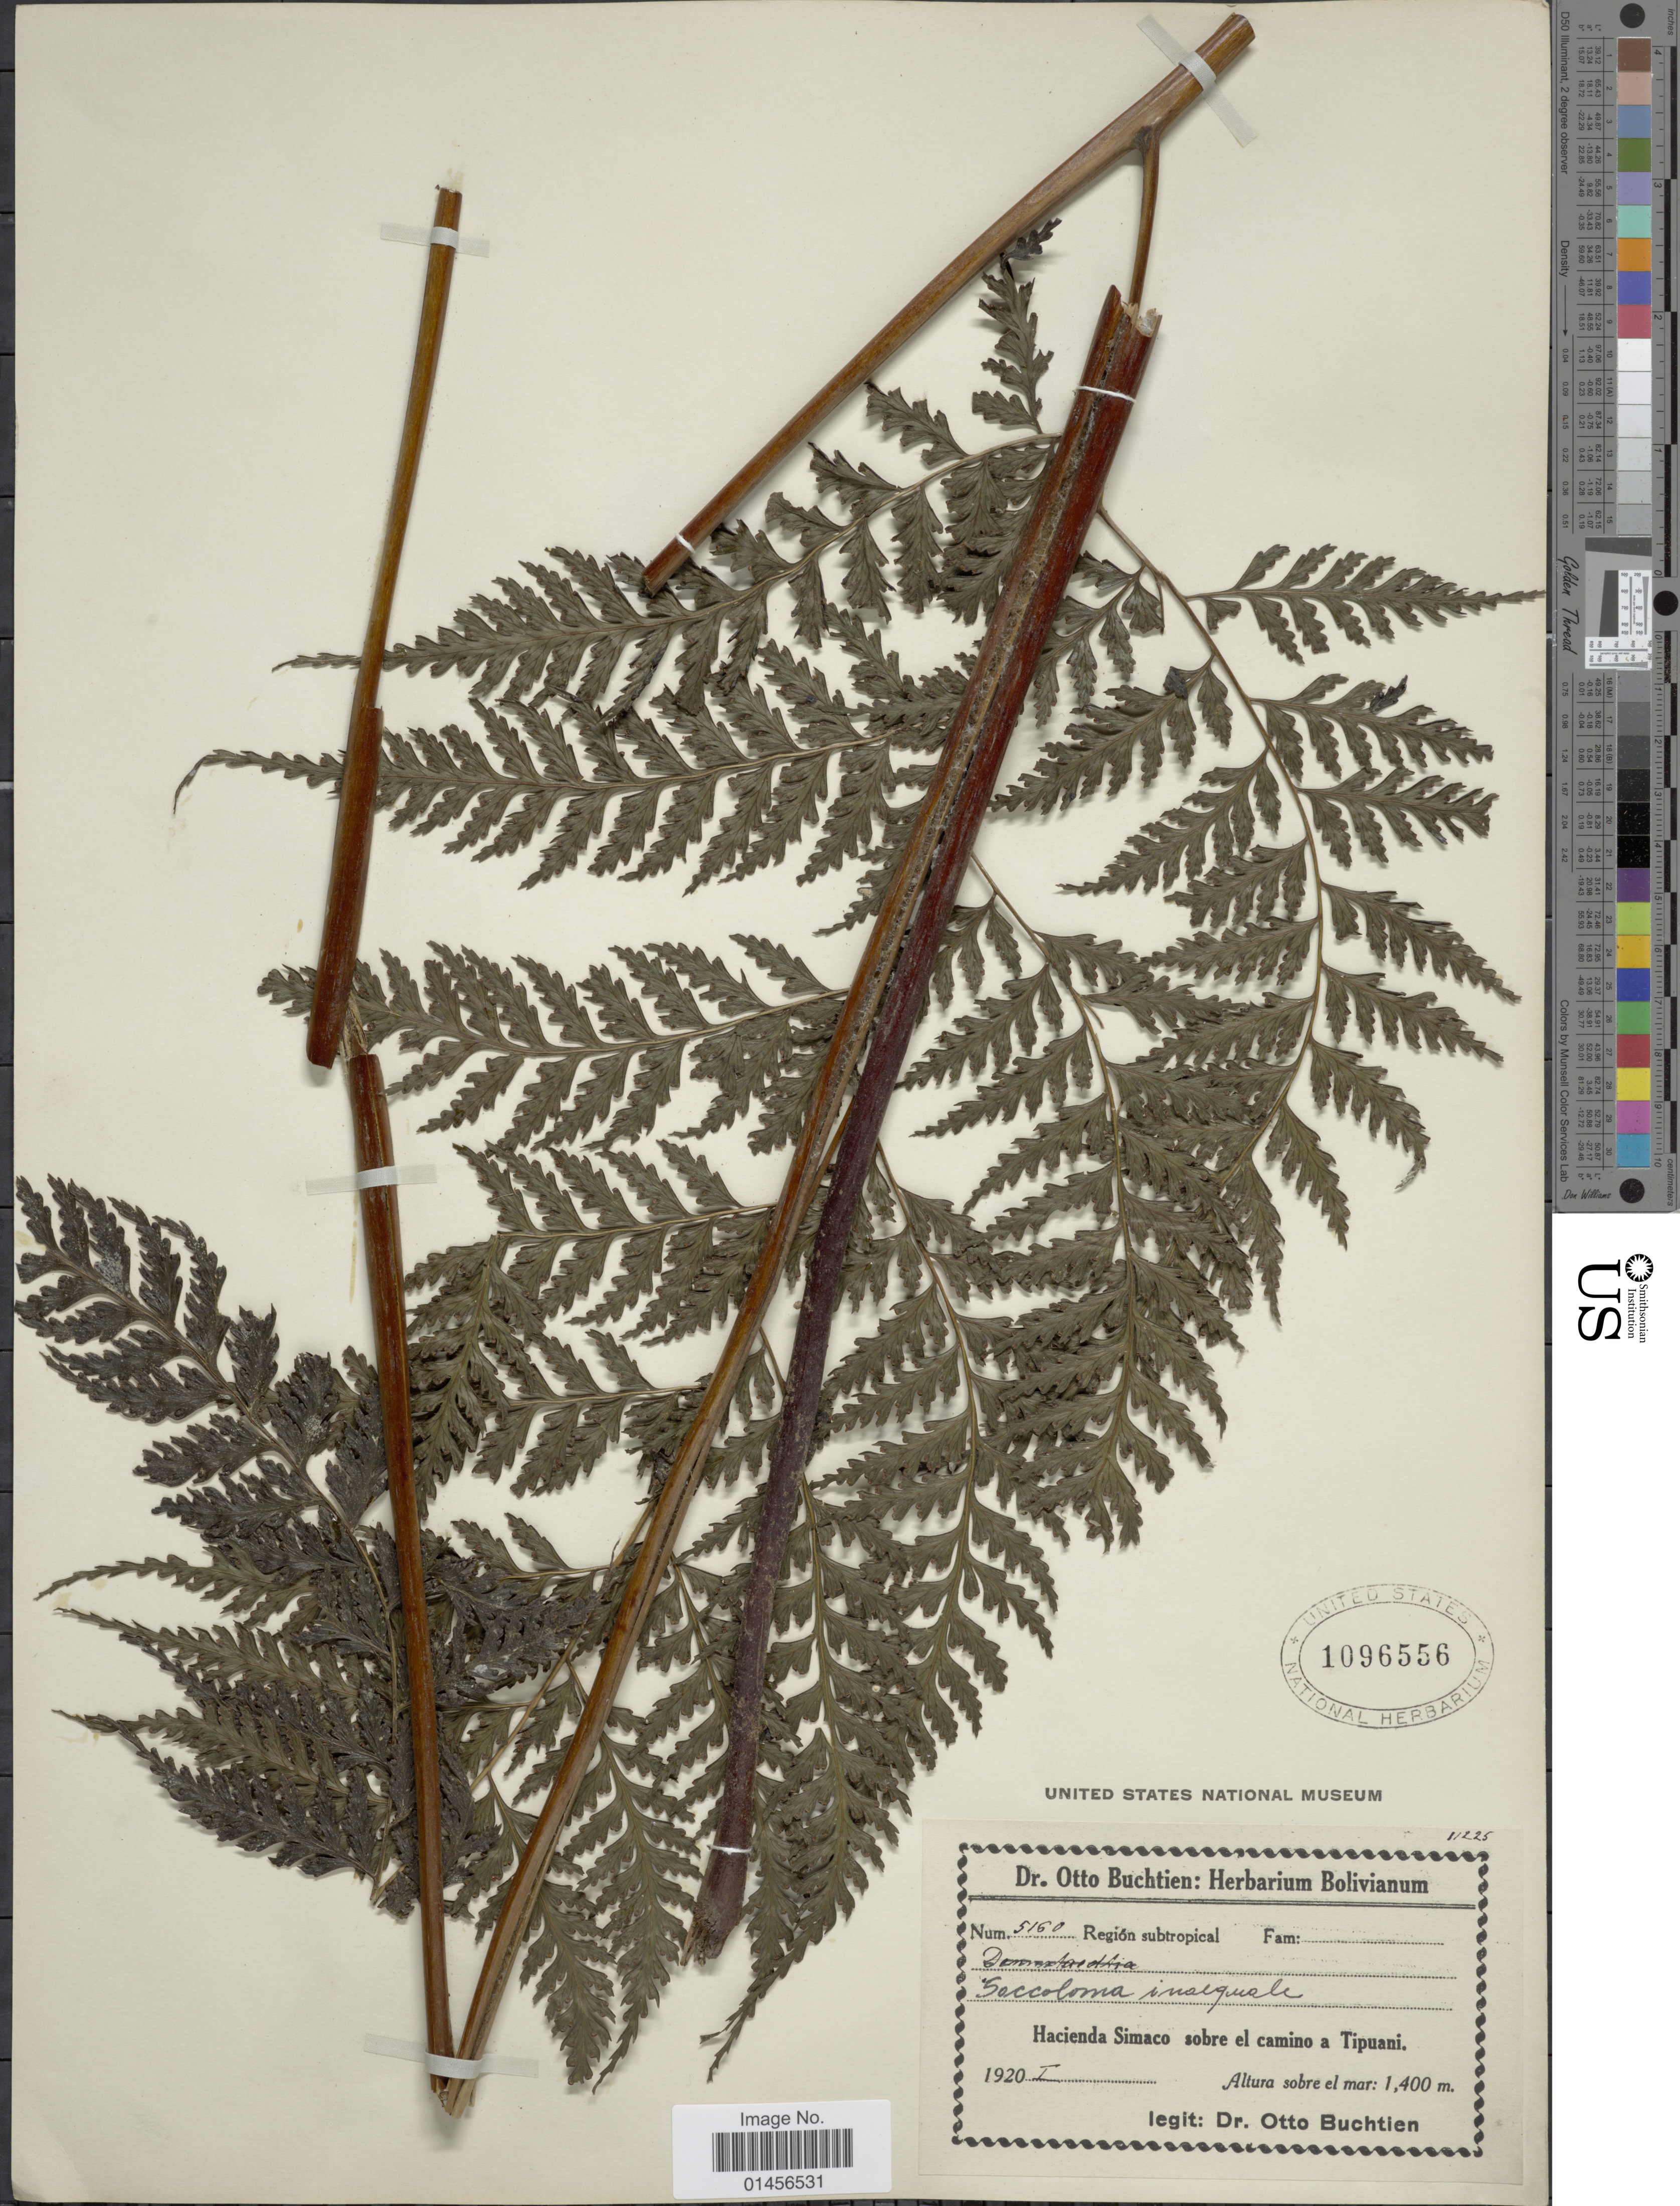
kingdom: Plantae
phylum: Tracheophyta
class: Polypodiopsida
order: Polypodiales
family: Saccolomataceae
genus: Saccoloma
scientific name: Saccoloma inaequale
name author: (Kunze) Mett.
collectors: O. Buchtien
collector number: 5160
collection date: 1920-01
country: Bolivia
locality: Hacienda Simaco sobre el camino a Tipuani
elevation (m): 1400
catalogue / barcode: US 1096556